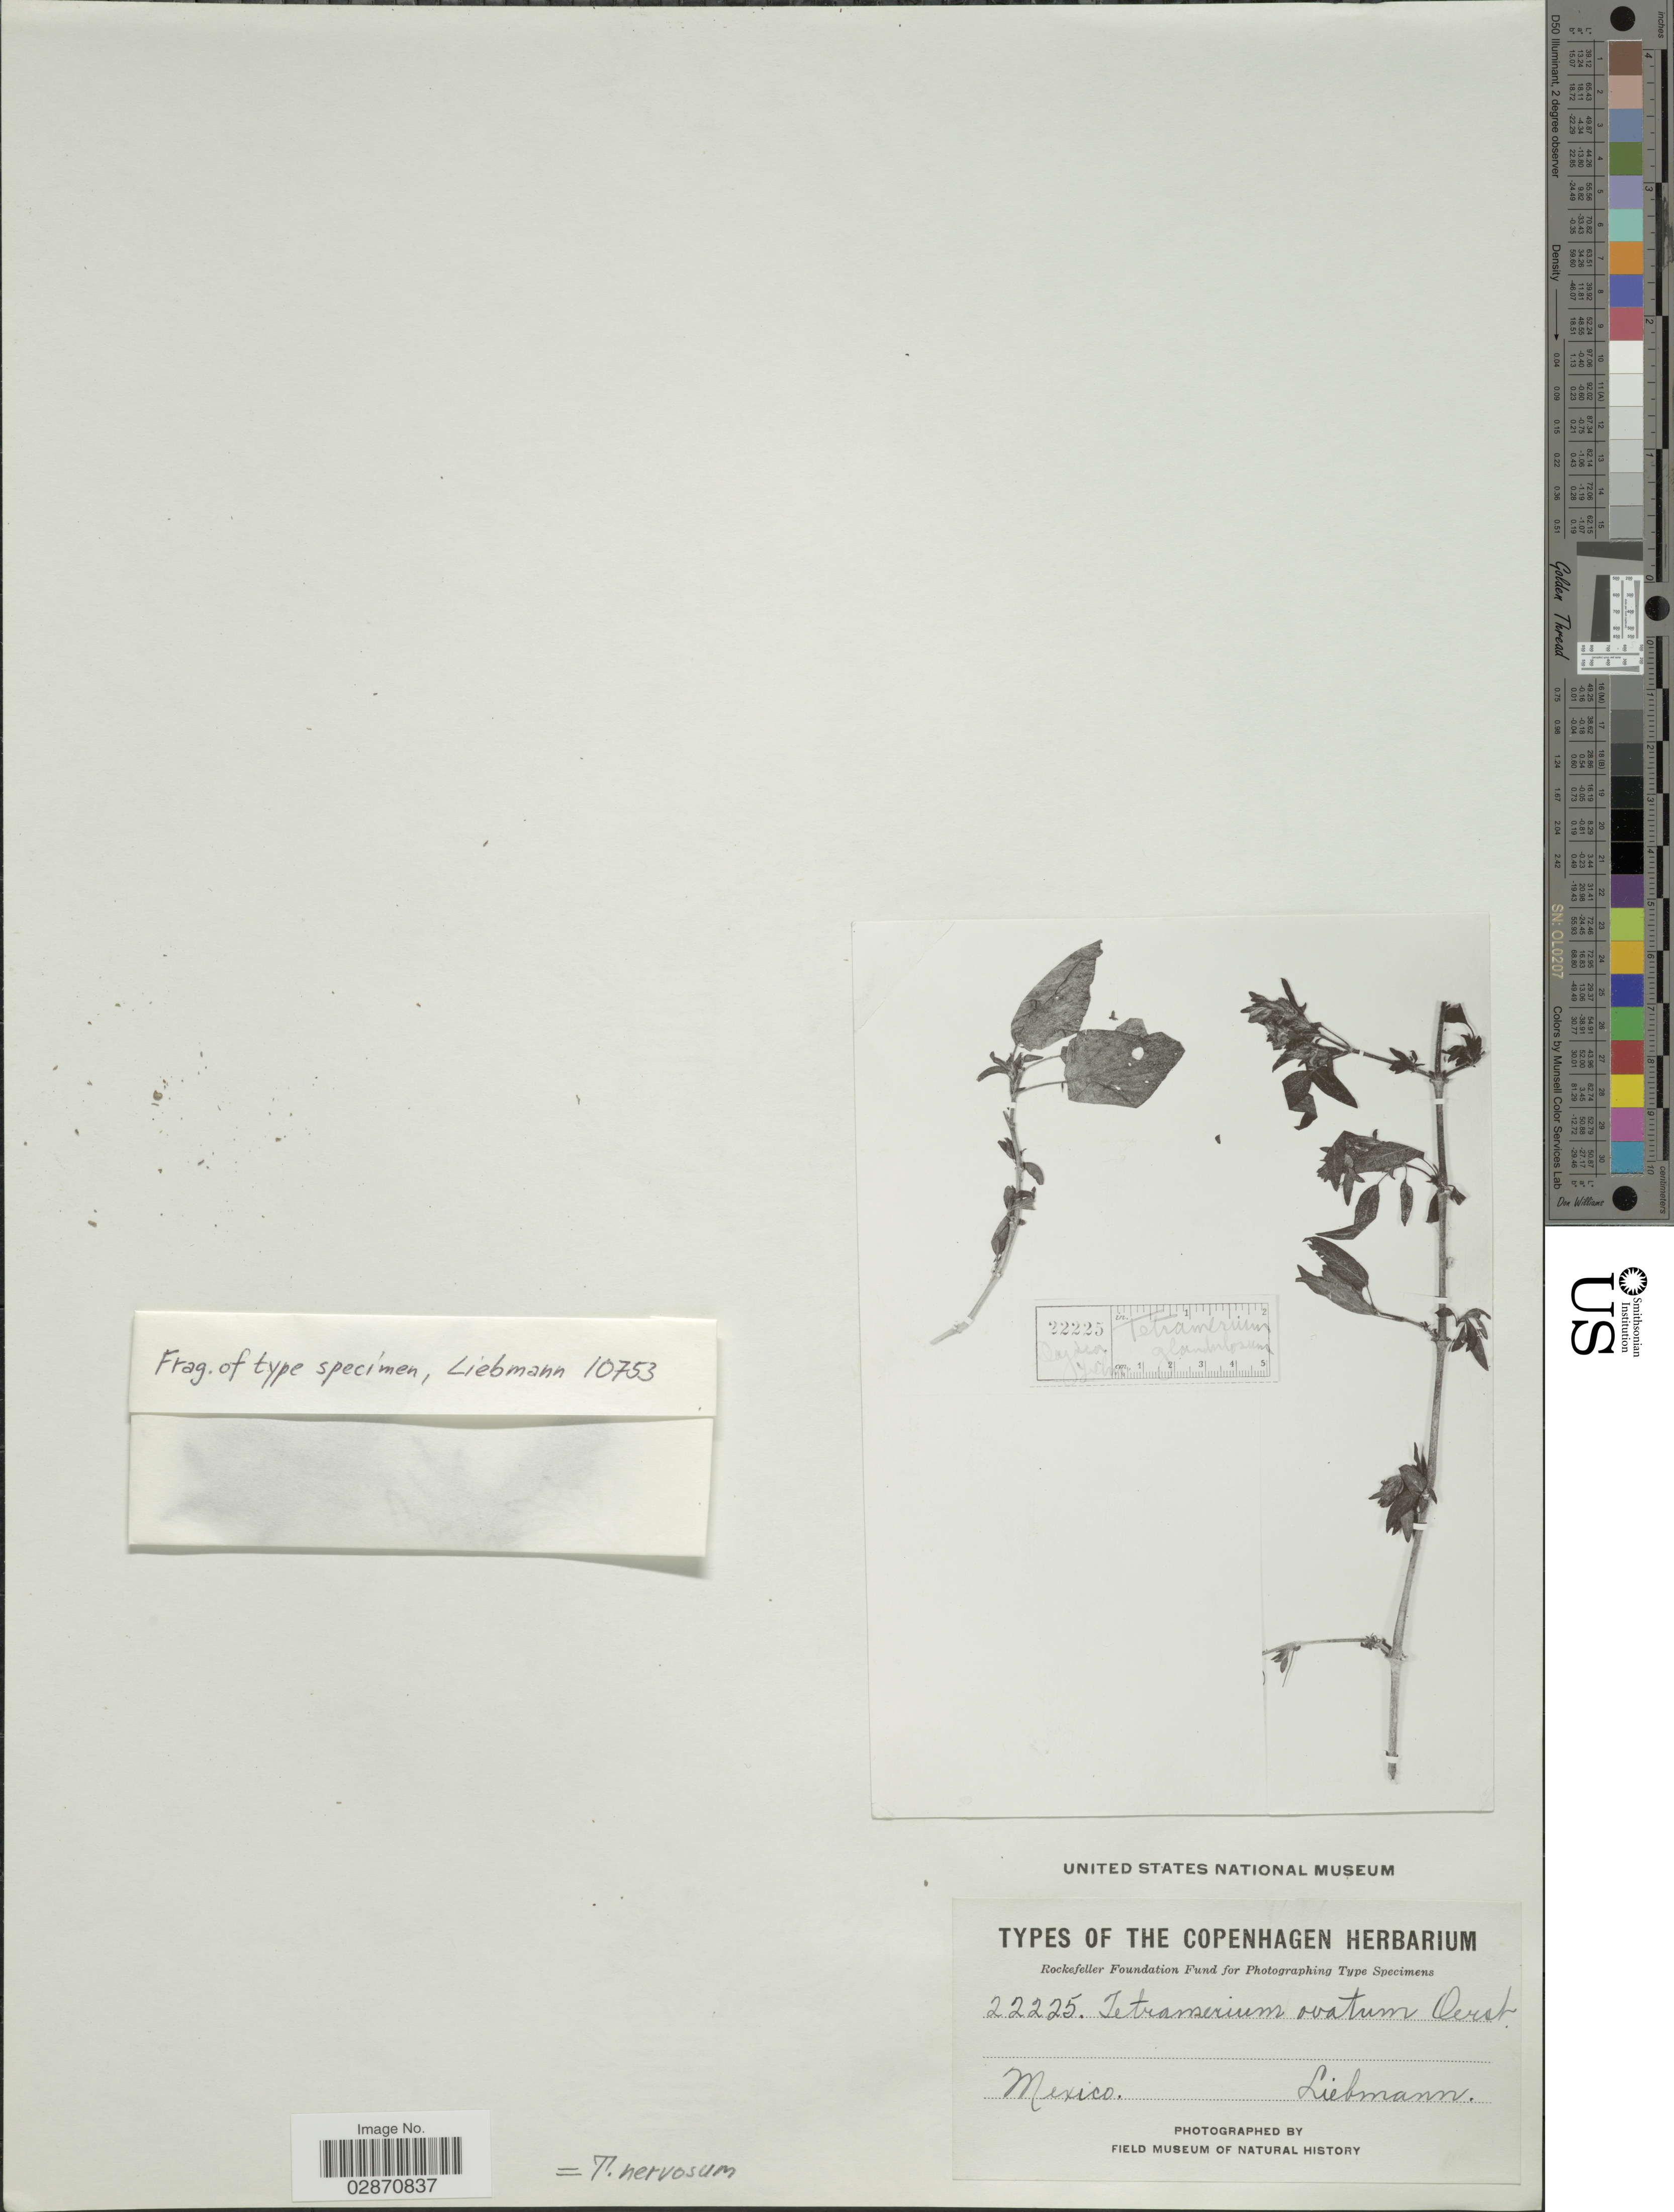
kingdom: Plantae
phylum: Tracheophyta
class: Magnoliopsida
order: Lamiales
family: Acanthaceae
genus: Tetramerium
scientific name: Tetramerium nervosum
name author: Nees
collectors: Liebmann, --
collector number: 22225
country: Mexico